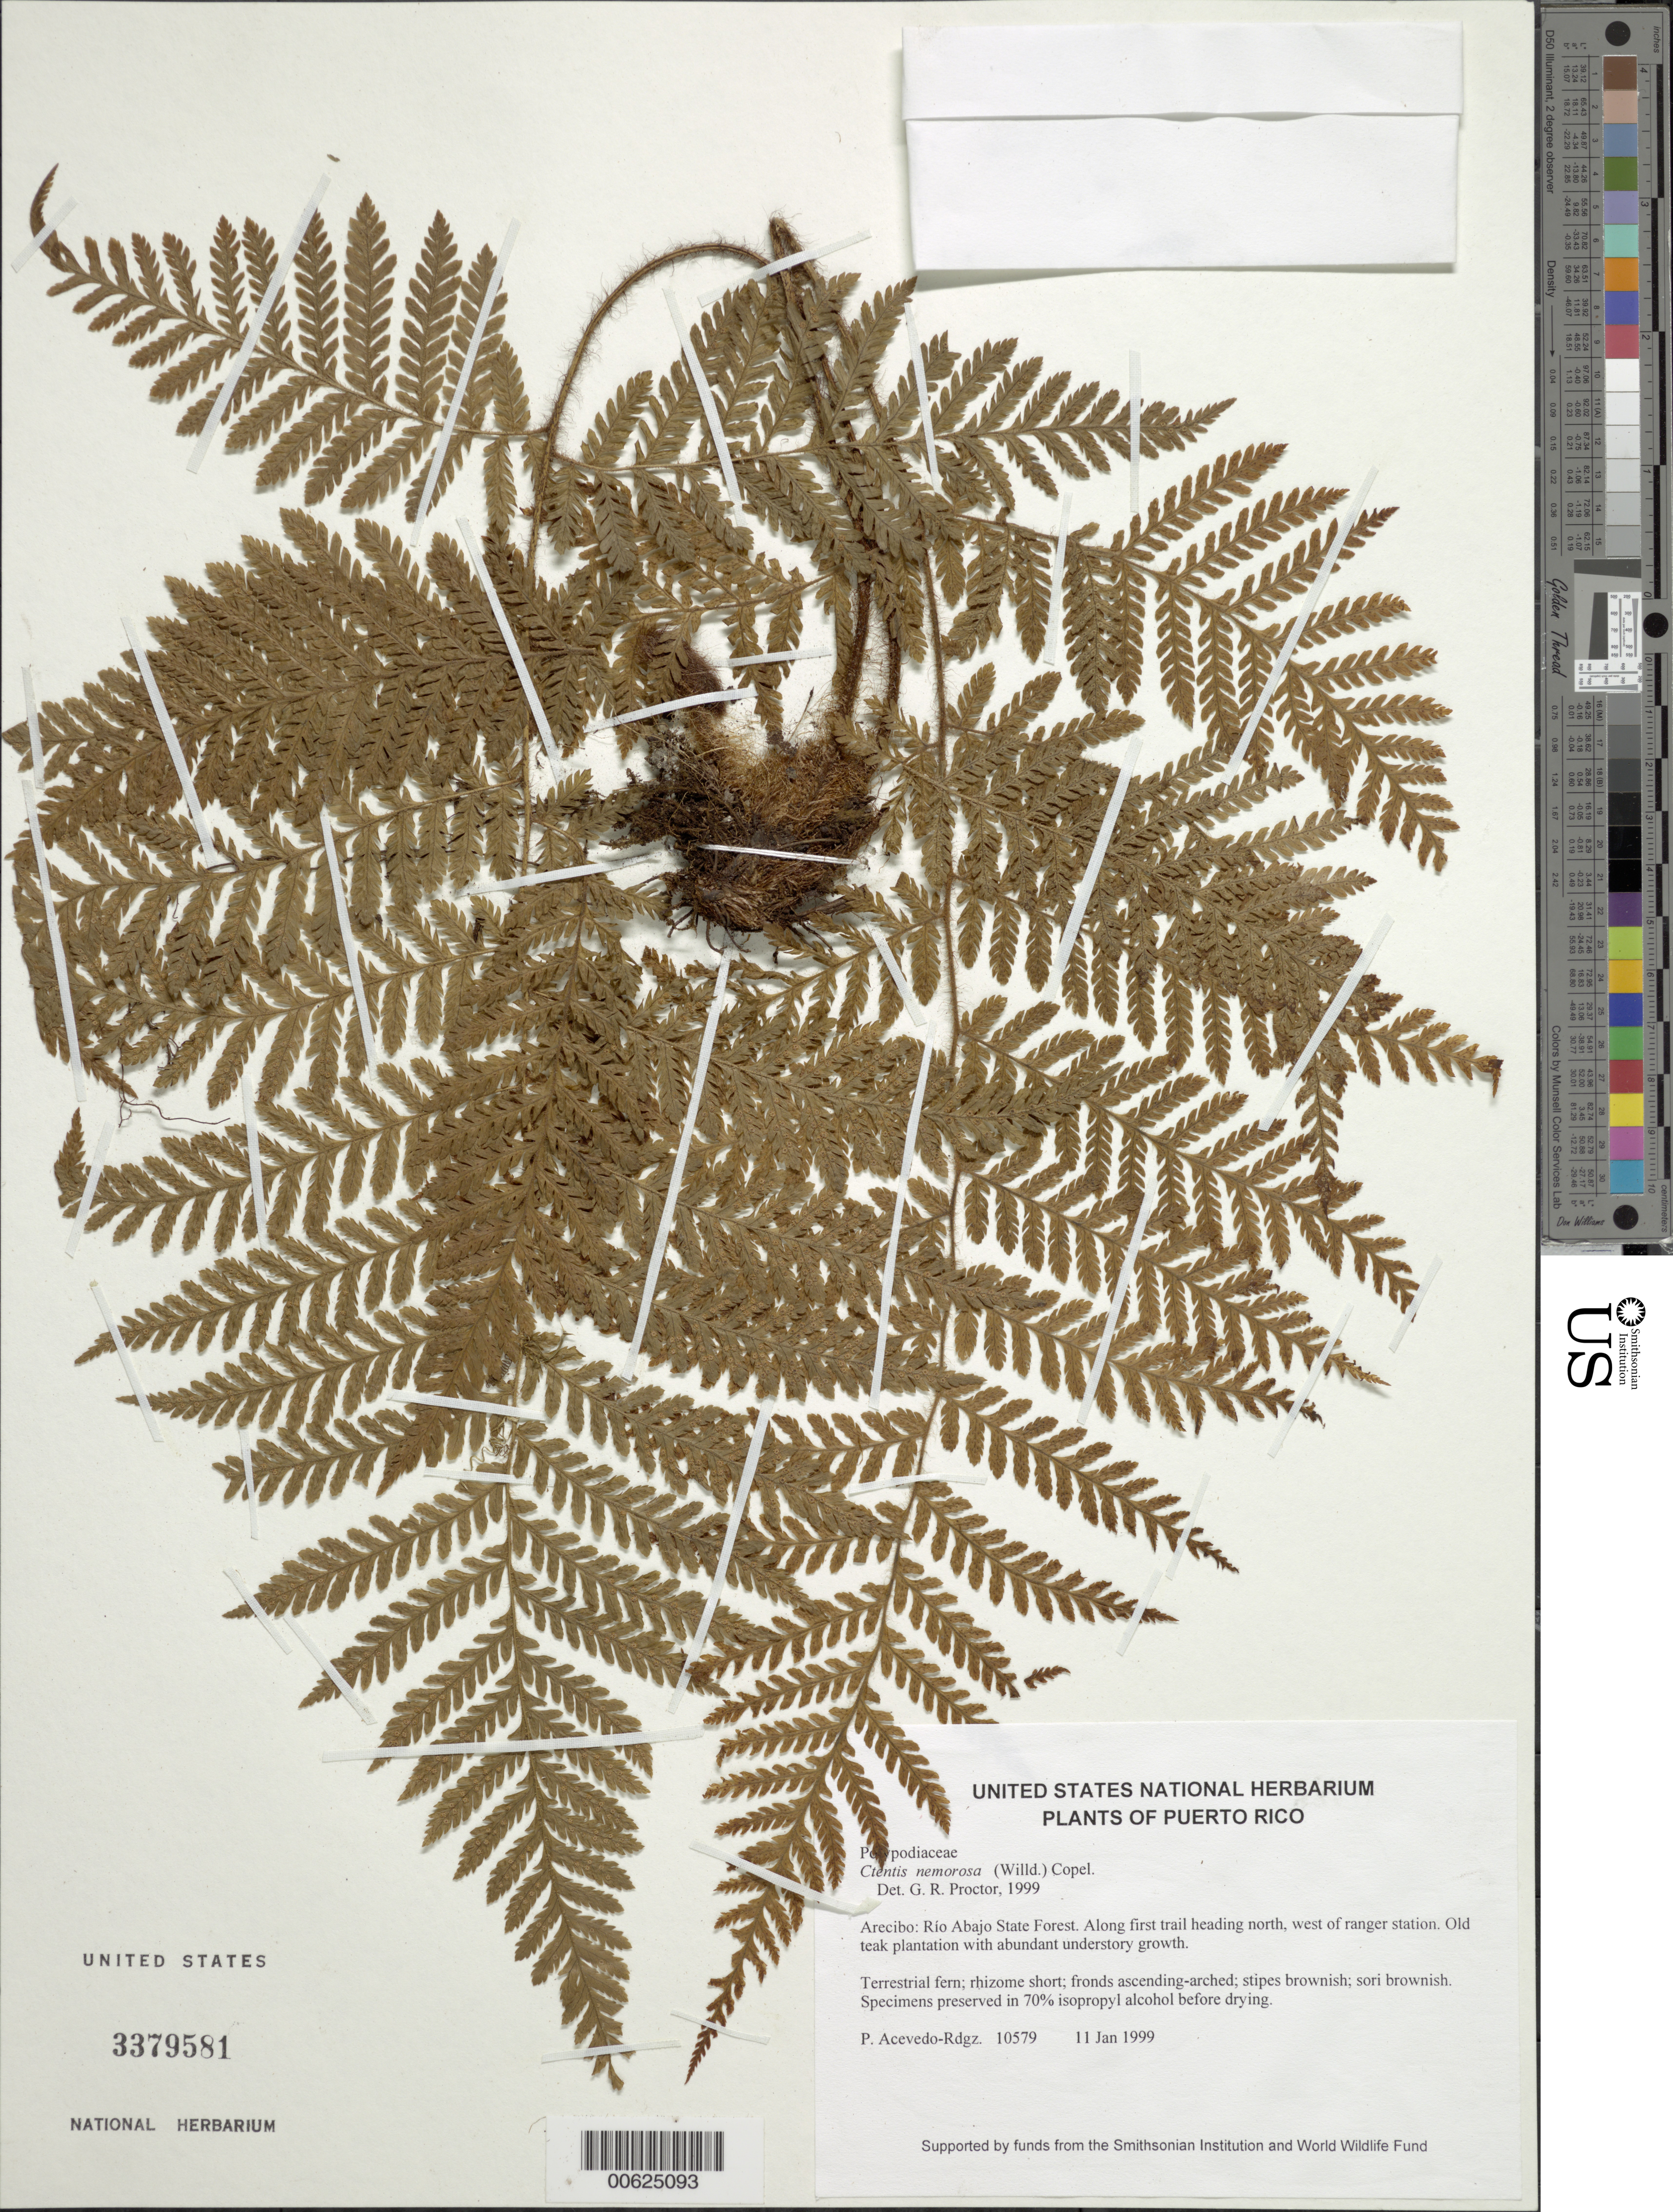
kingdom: Plantae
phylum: Tracheophyta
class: Polypodiopsida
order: Polypodiales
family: Dryopteridaceae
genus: Ctenitis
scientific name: Ctenitis nemorosa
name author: (Willd.) Ching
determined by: Proctor, G. R.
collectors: P. Acevedo-Rodr.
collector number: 10579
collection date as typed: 11 Jan 1999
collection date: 1999-01-11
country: Puerto Rico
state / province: Arecibo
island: Puerto Rico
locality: Arecibo; Río Abajo State Forest. Along first trail heading north, west of ranger station.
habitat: Old teak plantation with abundant understory growth.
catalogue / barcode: US 3379581